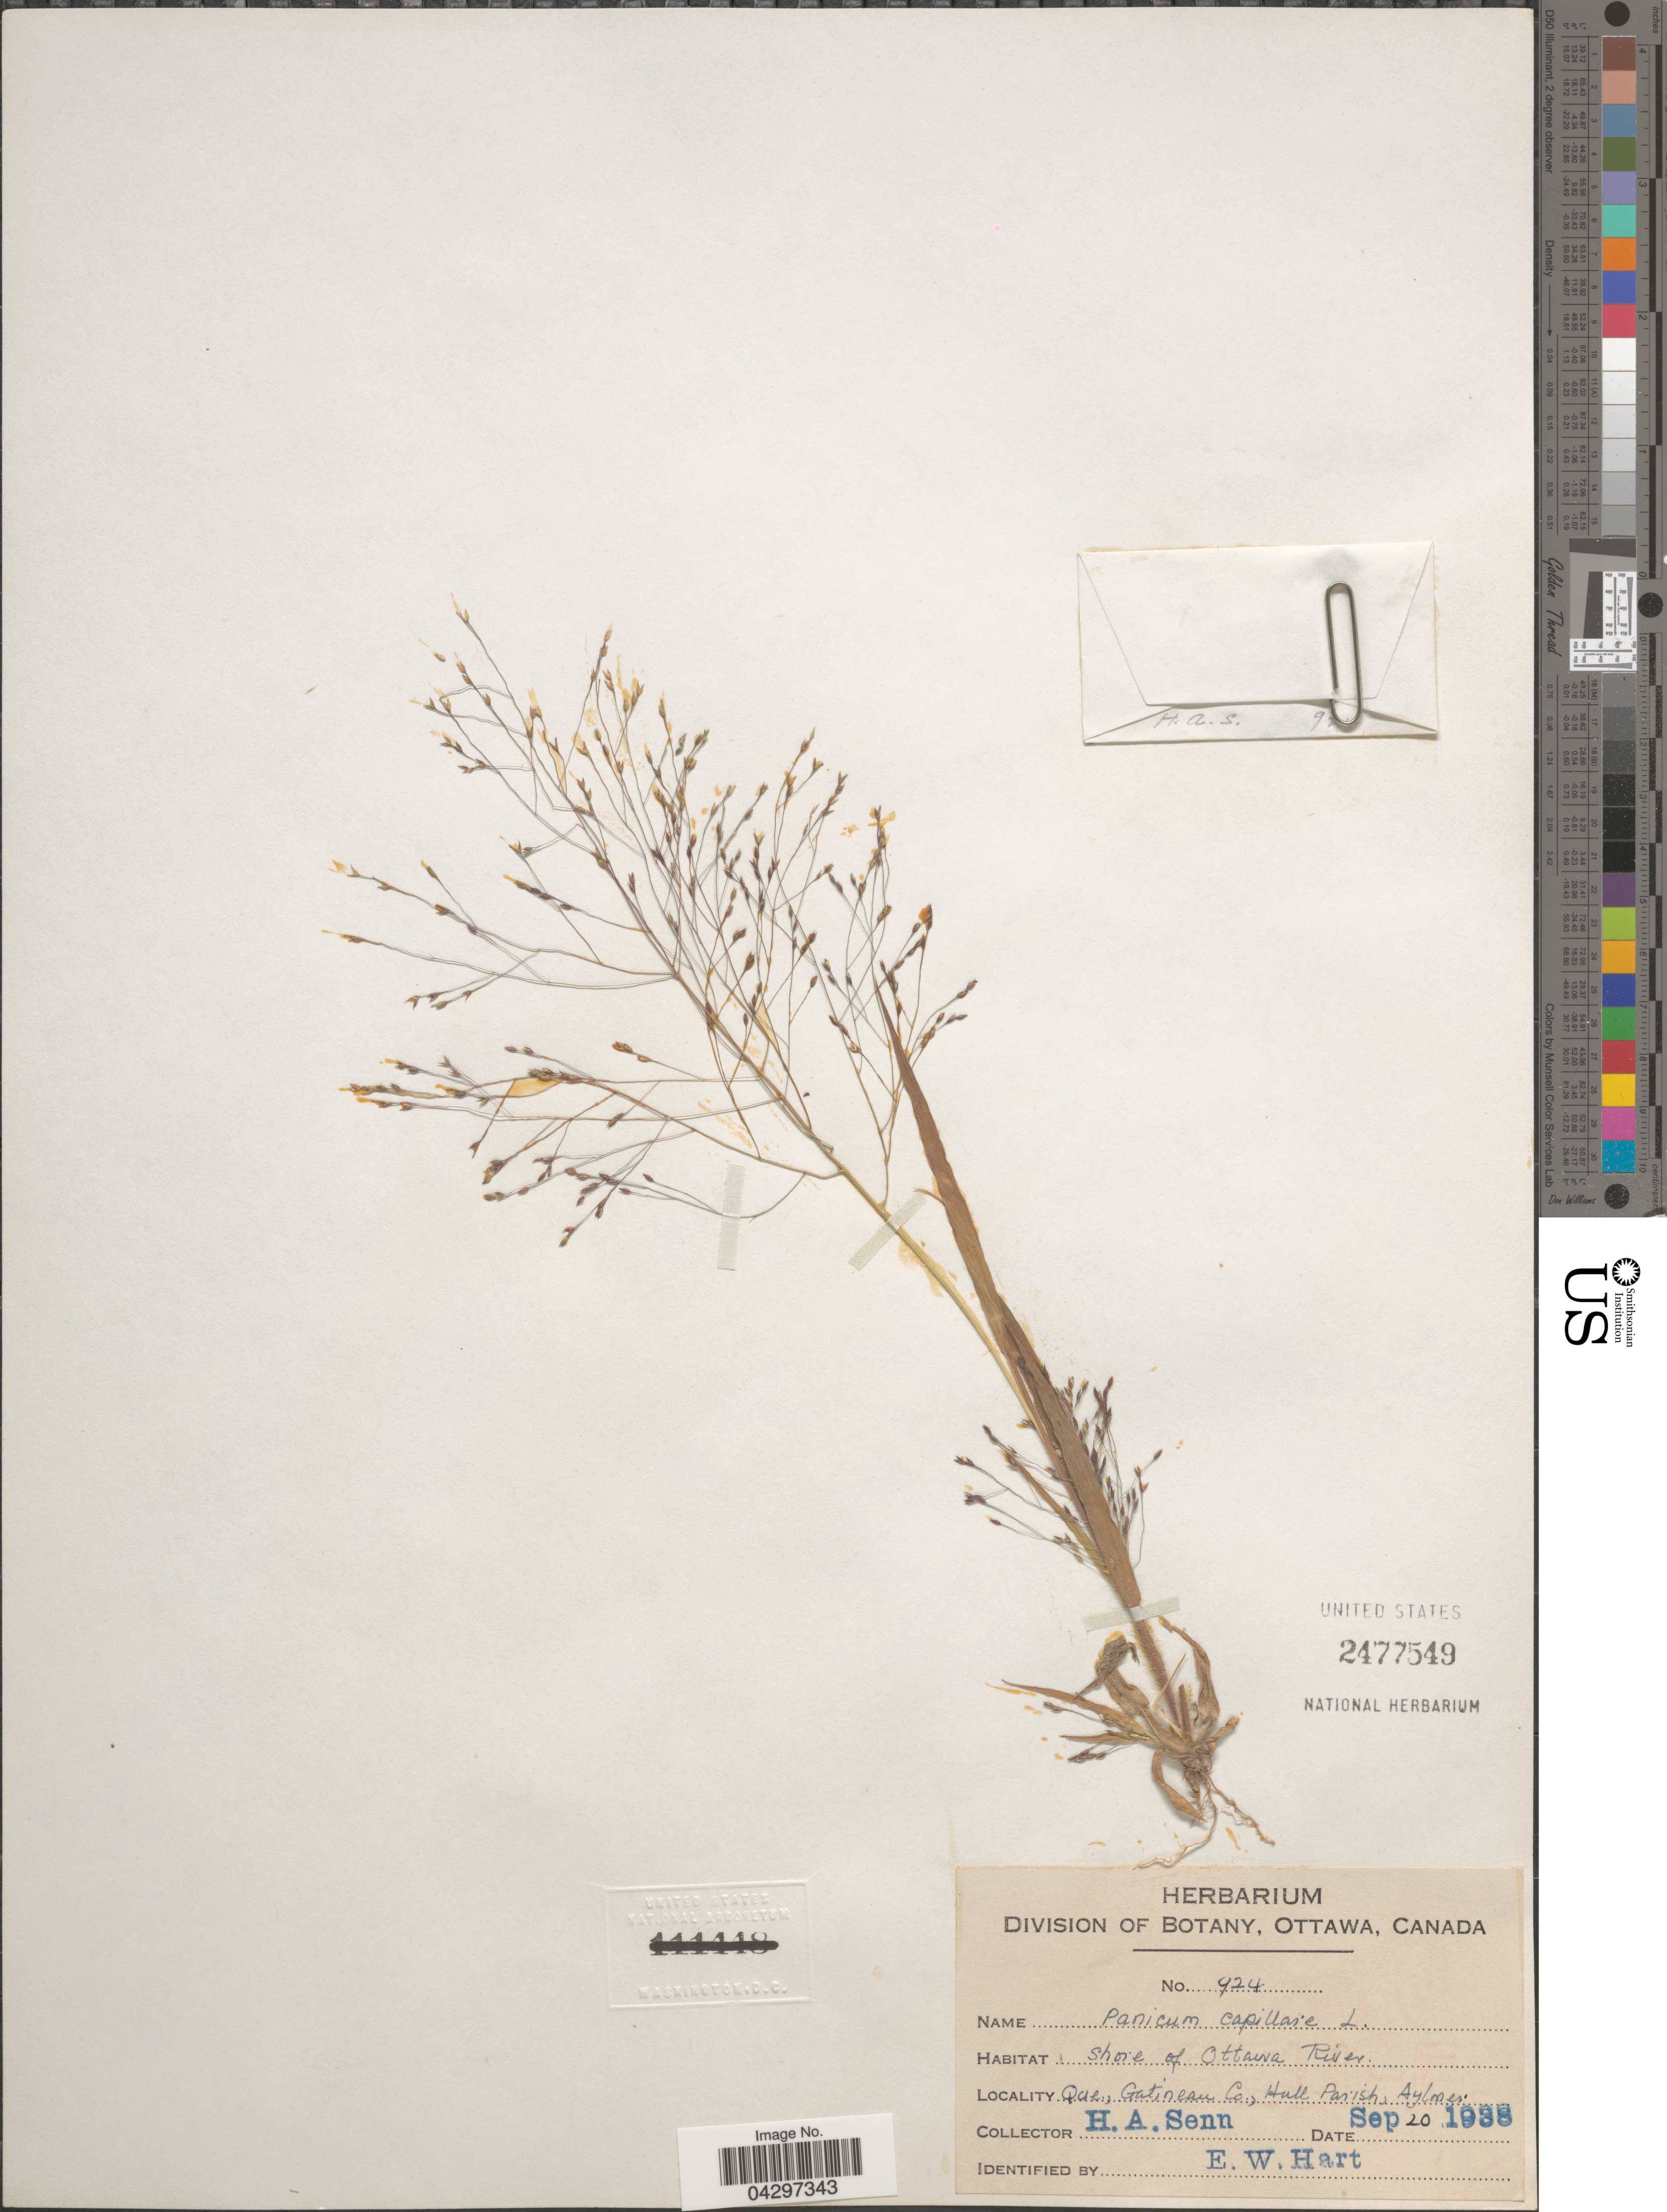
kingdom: Plantae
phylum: Tracheophyta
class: Liliopsida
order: Poales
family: Poaceae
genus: Panicum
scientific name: Panicum capillare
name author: L.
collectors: H. Senn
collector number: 924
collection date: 1938-09-20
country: Canada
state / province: Quebec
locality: Shore of Ottawa River. Gatineau Co., Hall Parish, Aylmes.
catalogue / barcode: US 2477549